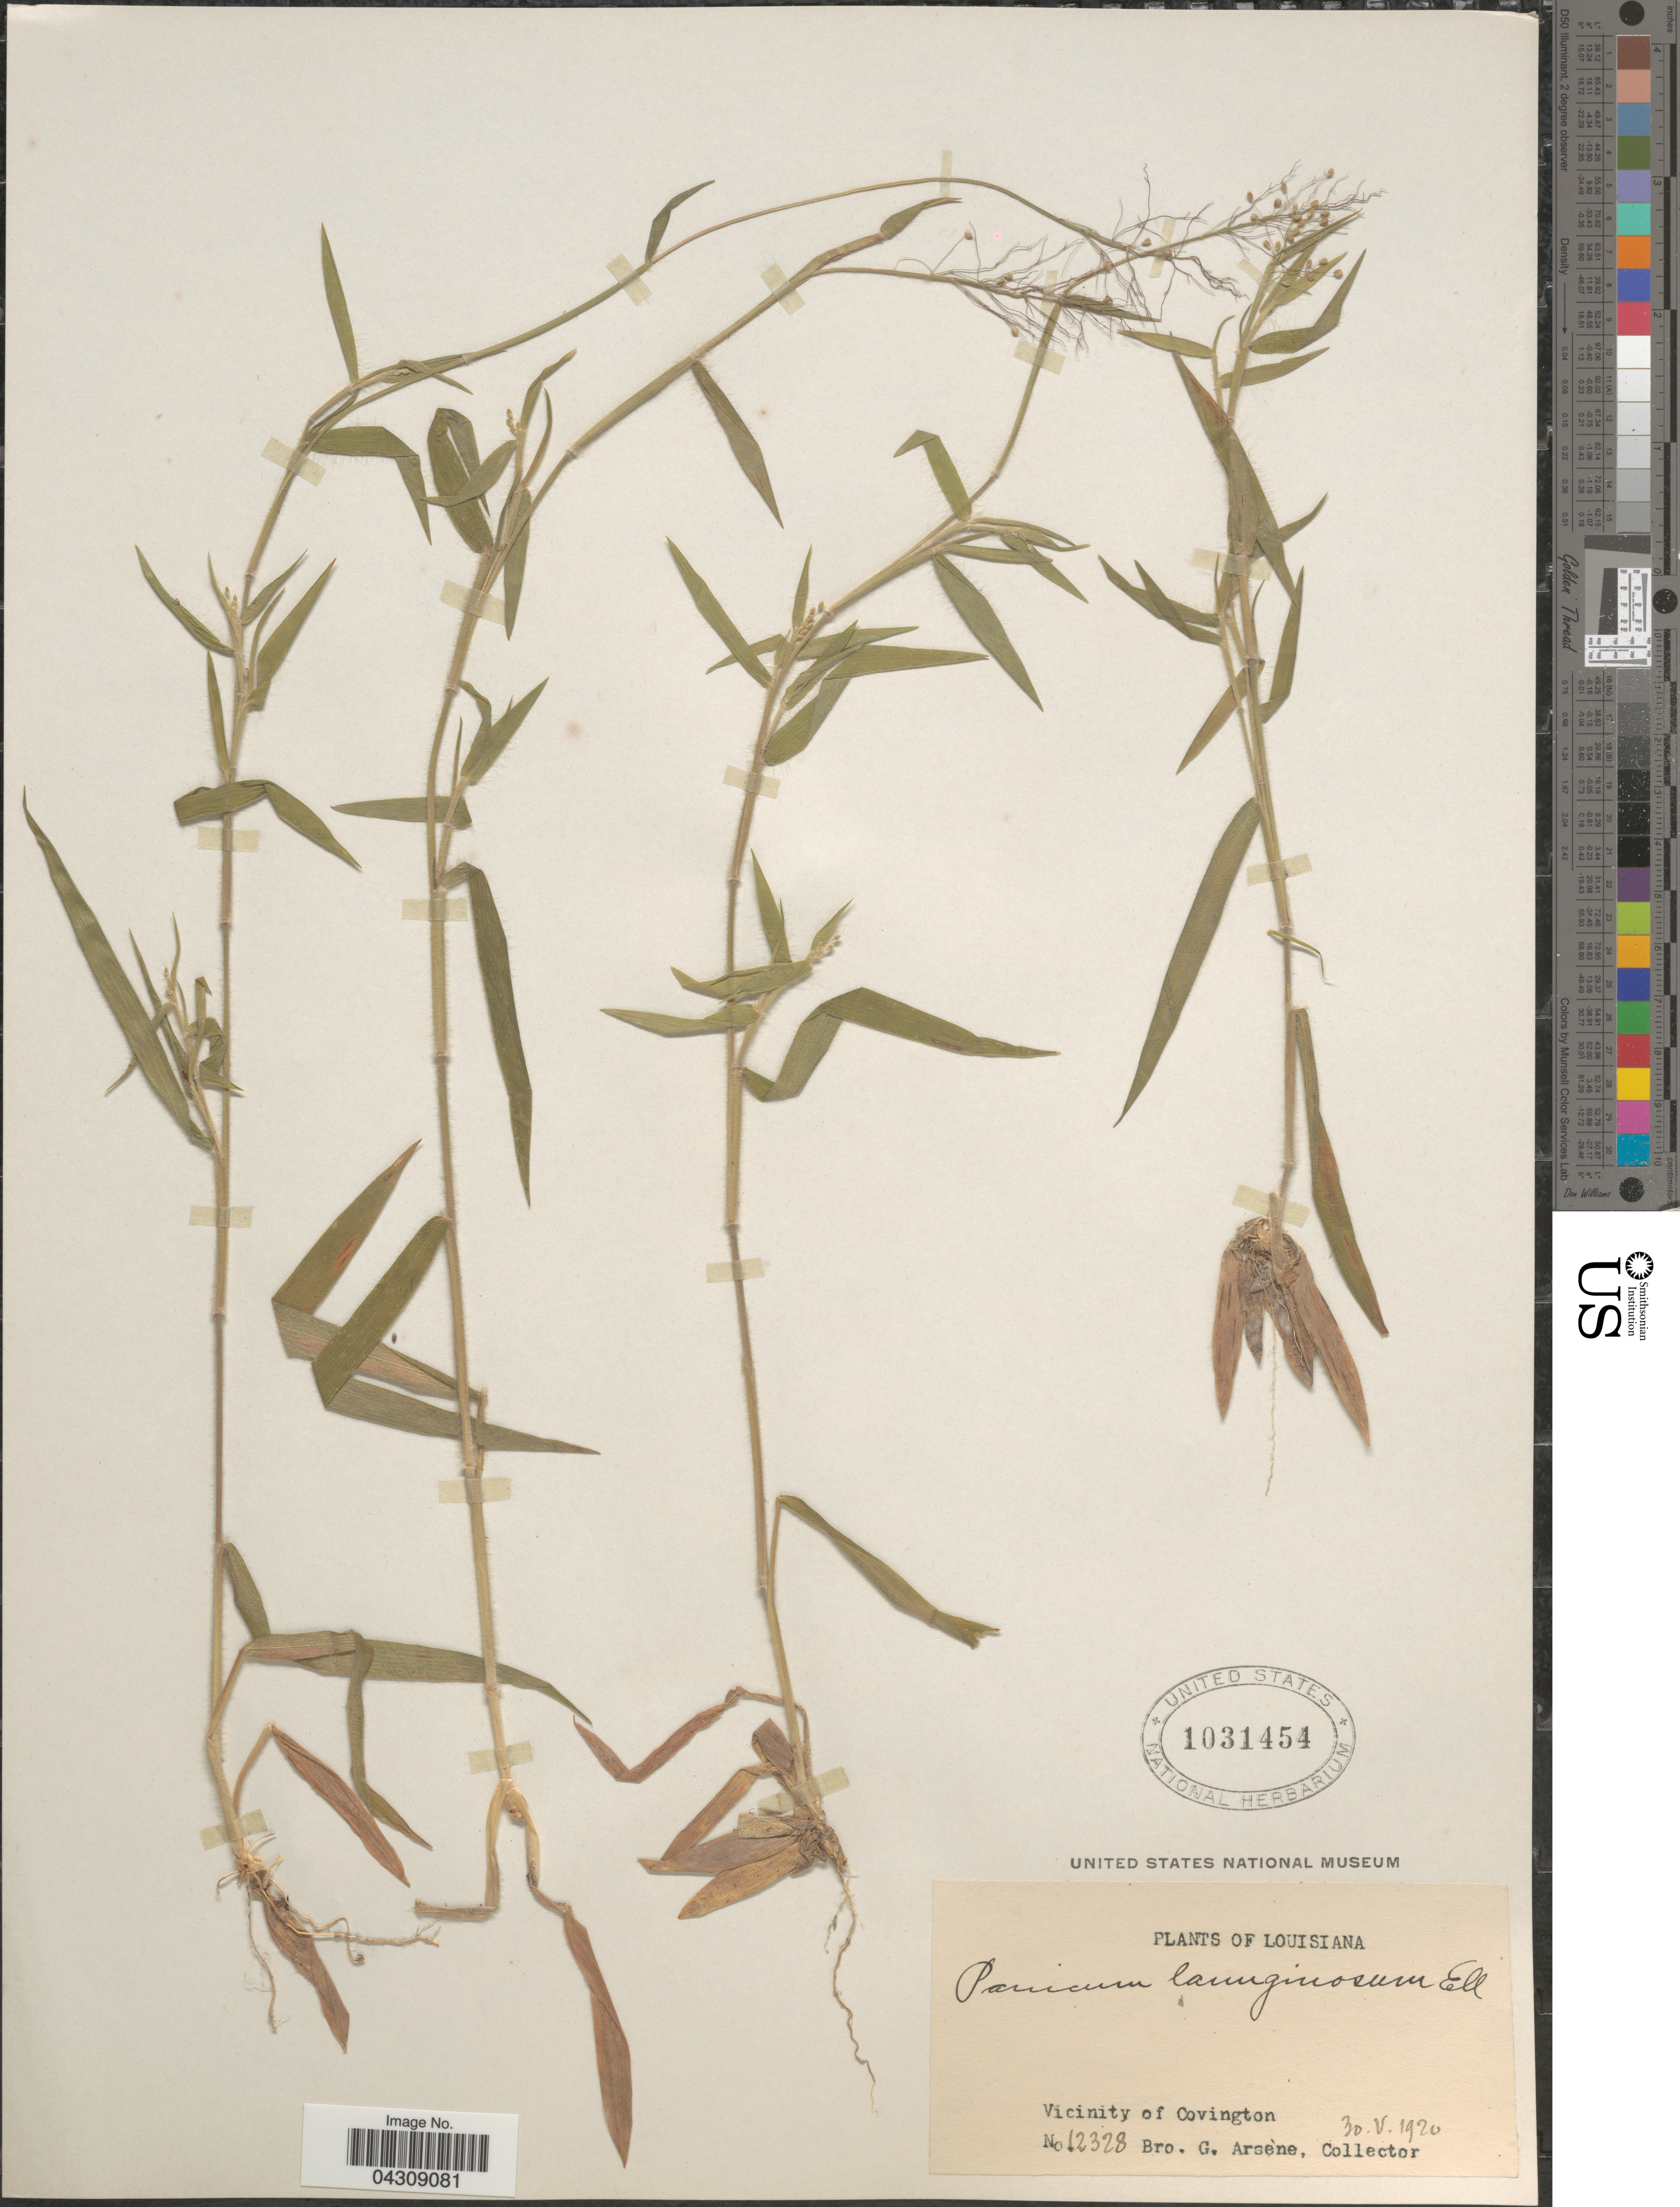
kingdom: Plantae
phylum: Tracheophyta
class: Liliopsida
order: Poales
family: Poaceae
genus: Dichanthelium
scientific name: Dichanthelium acuminatum var. acuminatum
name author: (Sw.) Gould & C.A. Clark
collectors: Bro. G. Arsène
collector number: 12328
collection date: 1920-05-30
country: United States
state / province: Louisiana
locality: Vicinity of Covington.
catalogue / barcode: US 1031454